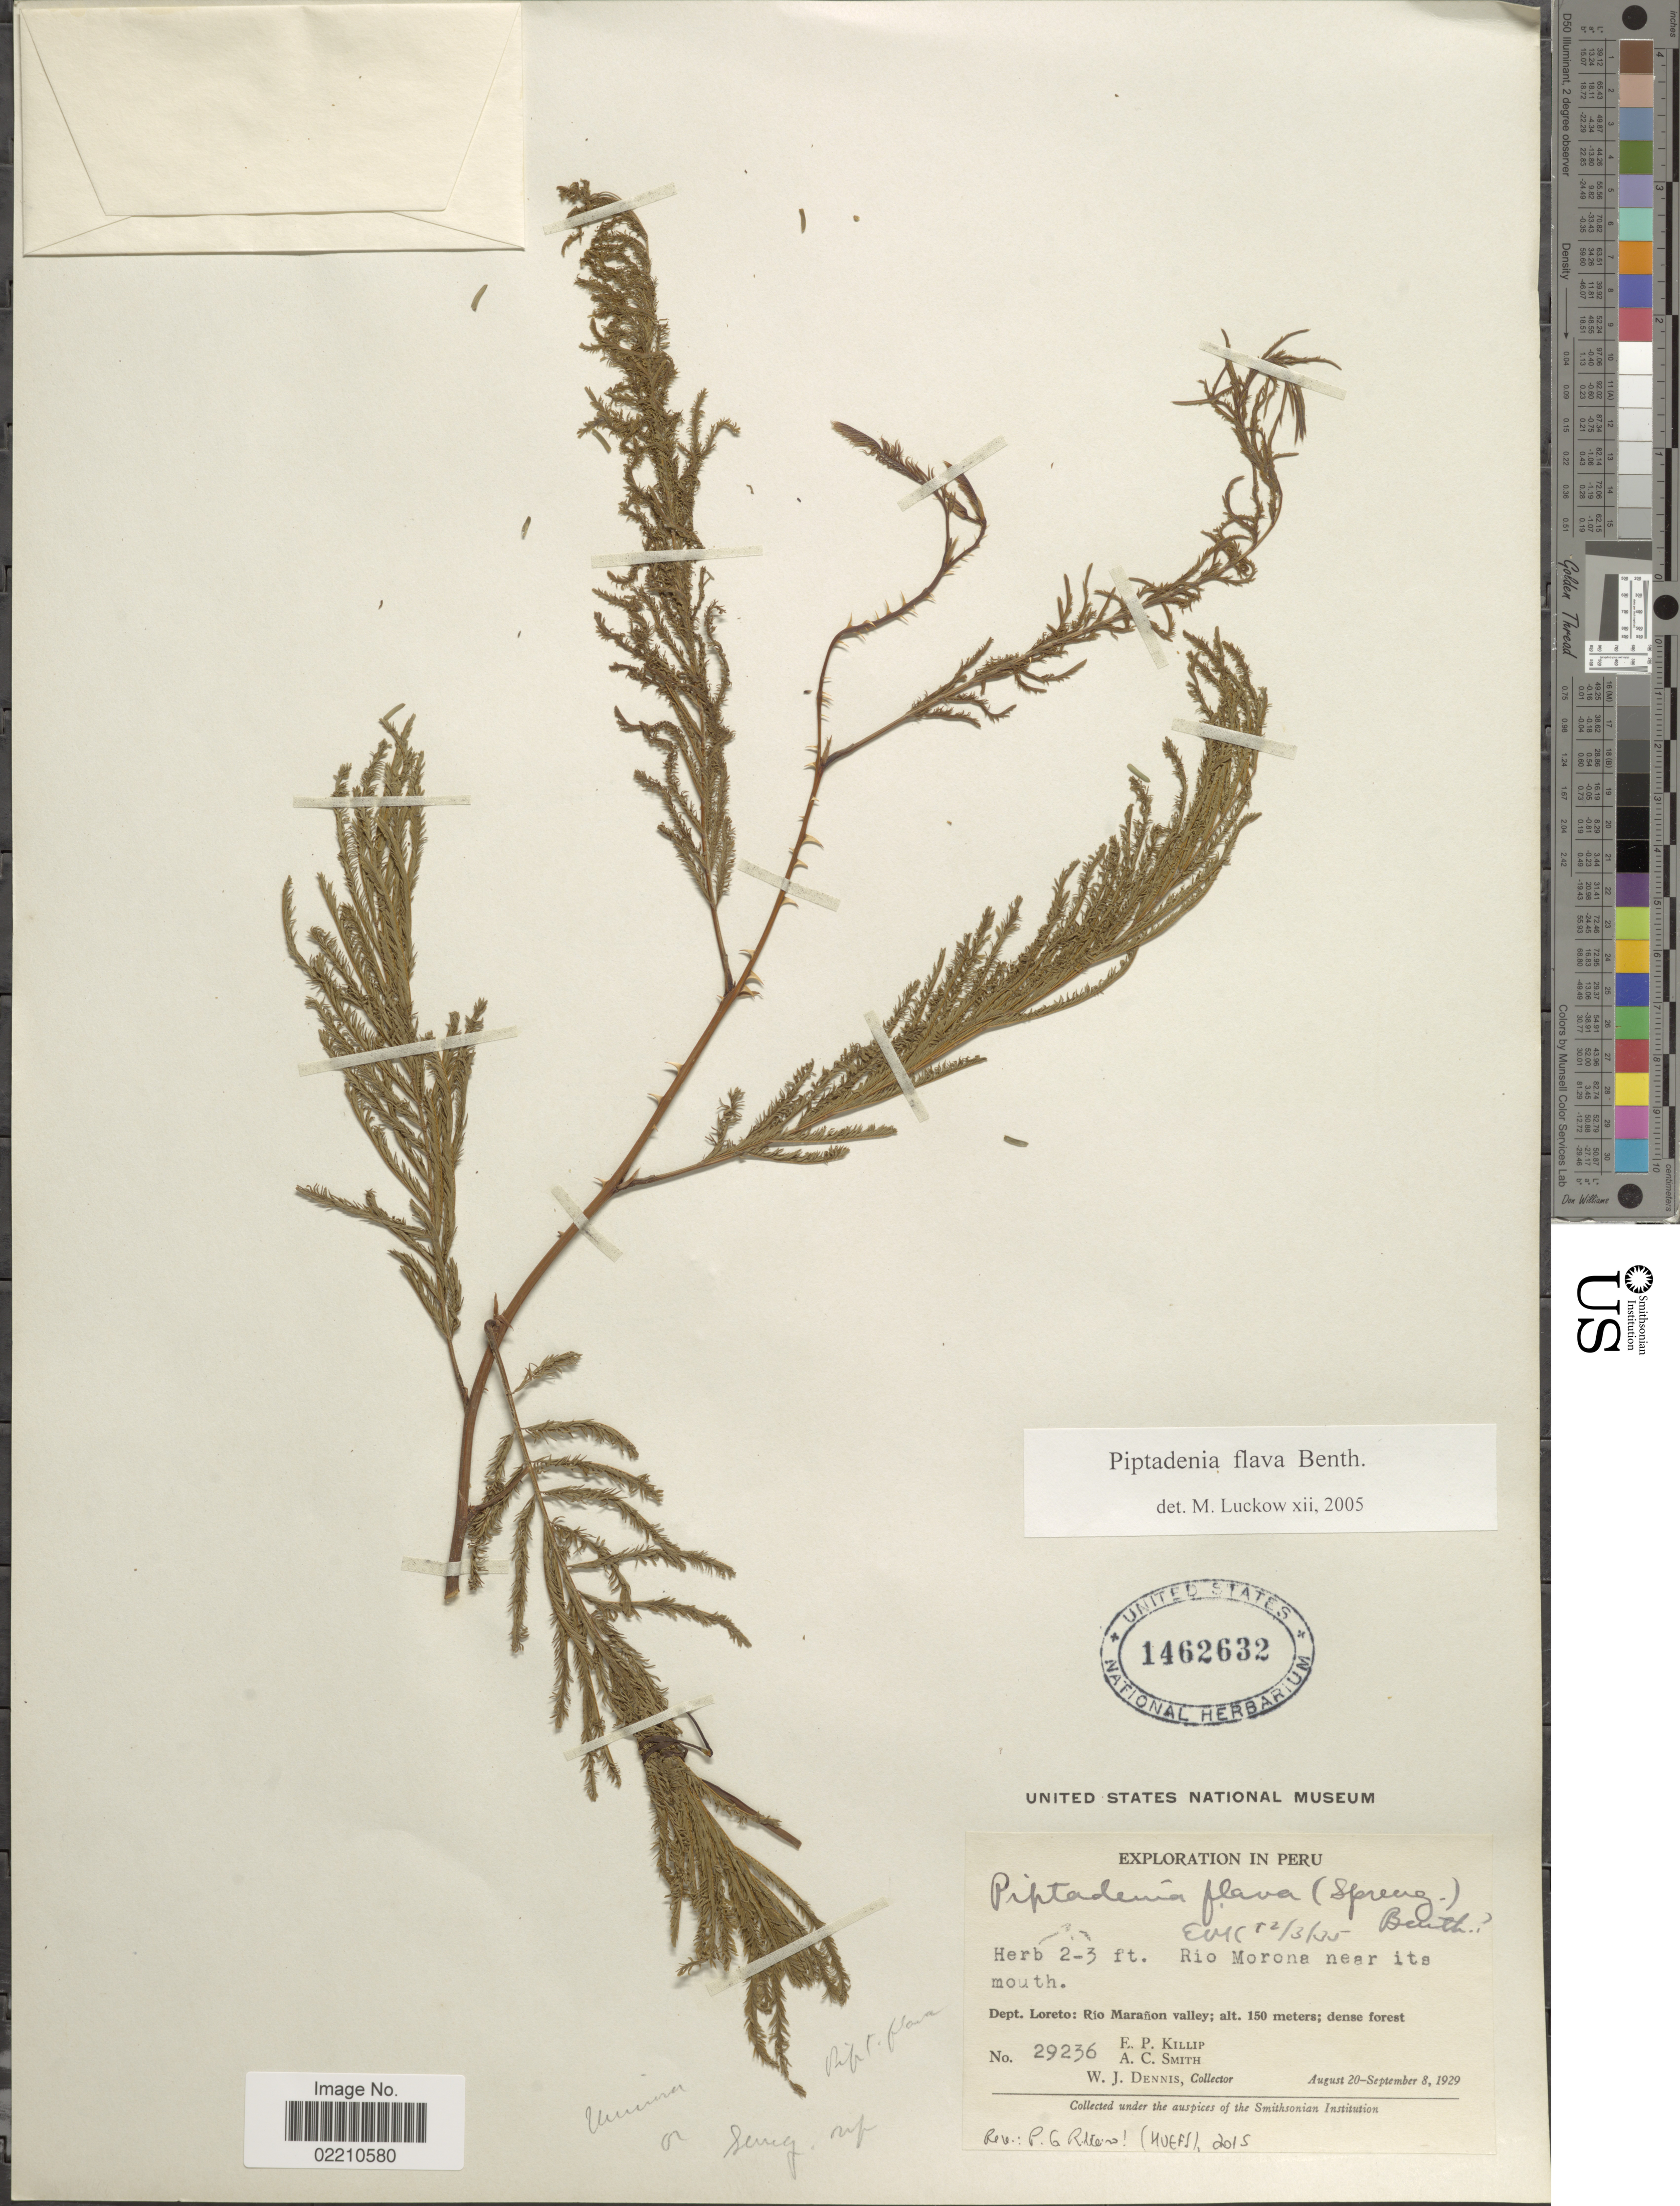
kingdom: Plantae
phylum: Tracheophyta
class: Magnoliopsida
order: Fabales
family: Fabaceae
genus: Piptadenia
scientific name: Piptadenia flava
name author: (DC.) Benth.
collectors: E. P. Killip, A. C. Smith & W. J. Dennis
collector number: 29236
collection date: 1929-08-20/1929-09-08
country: Peru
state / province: Loreto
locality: Dept, Loreto: Rio Maranon valley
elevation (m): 150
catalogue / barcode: US 1462632